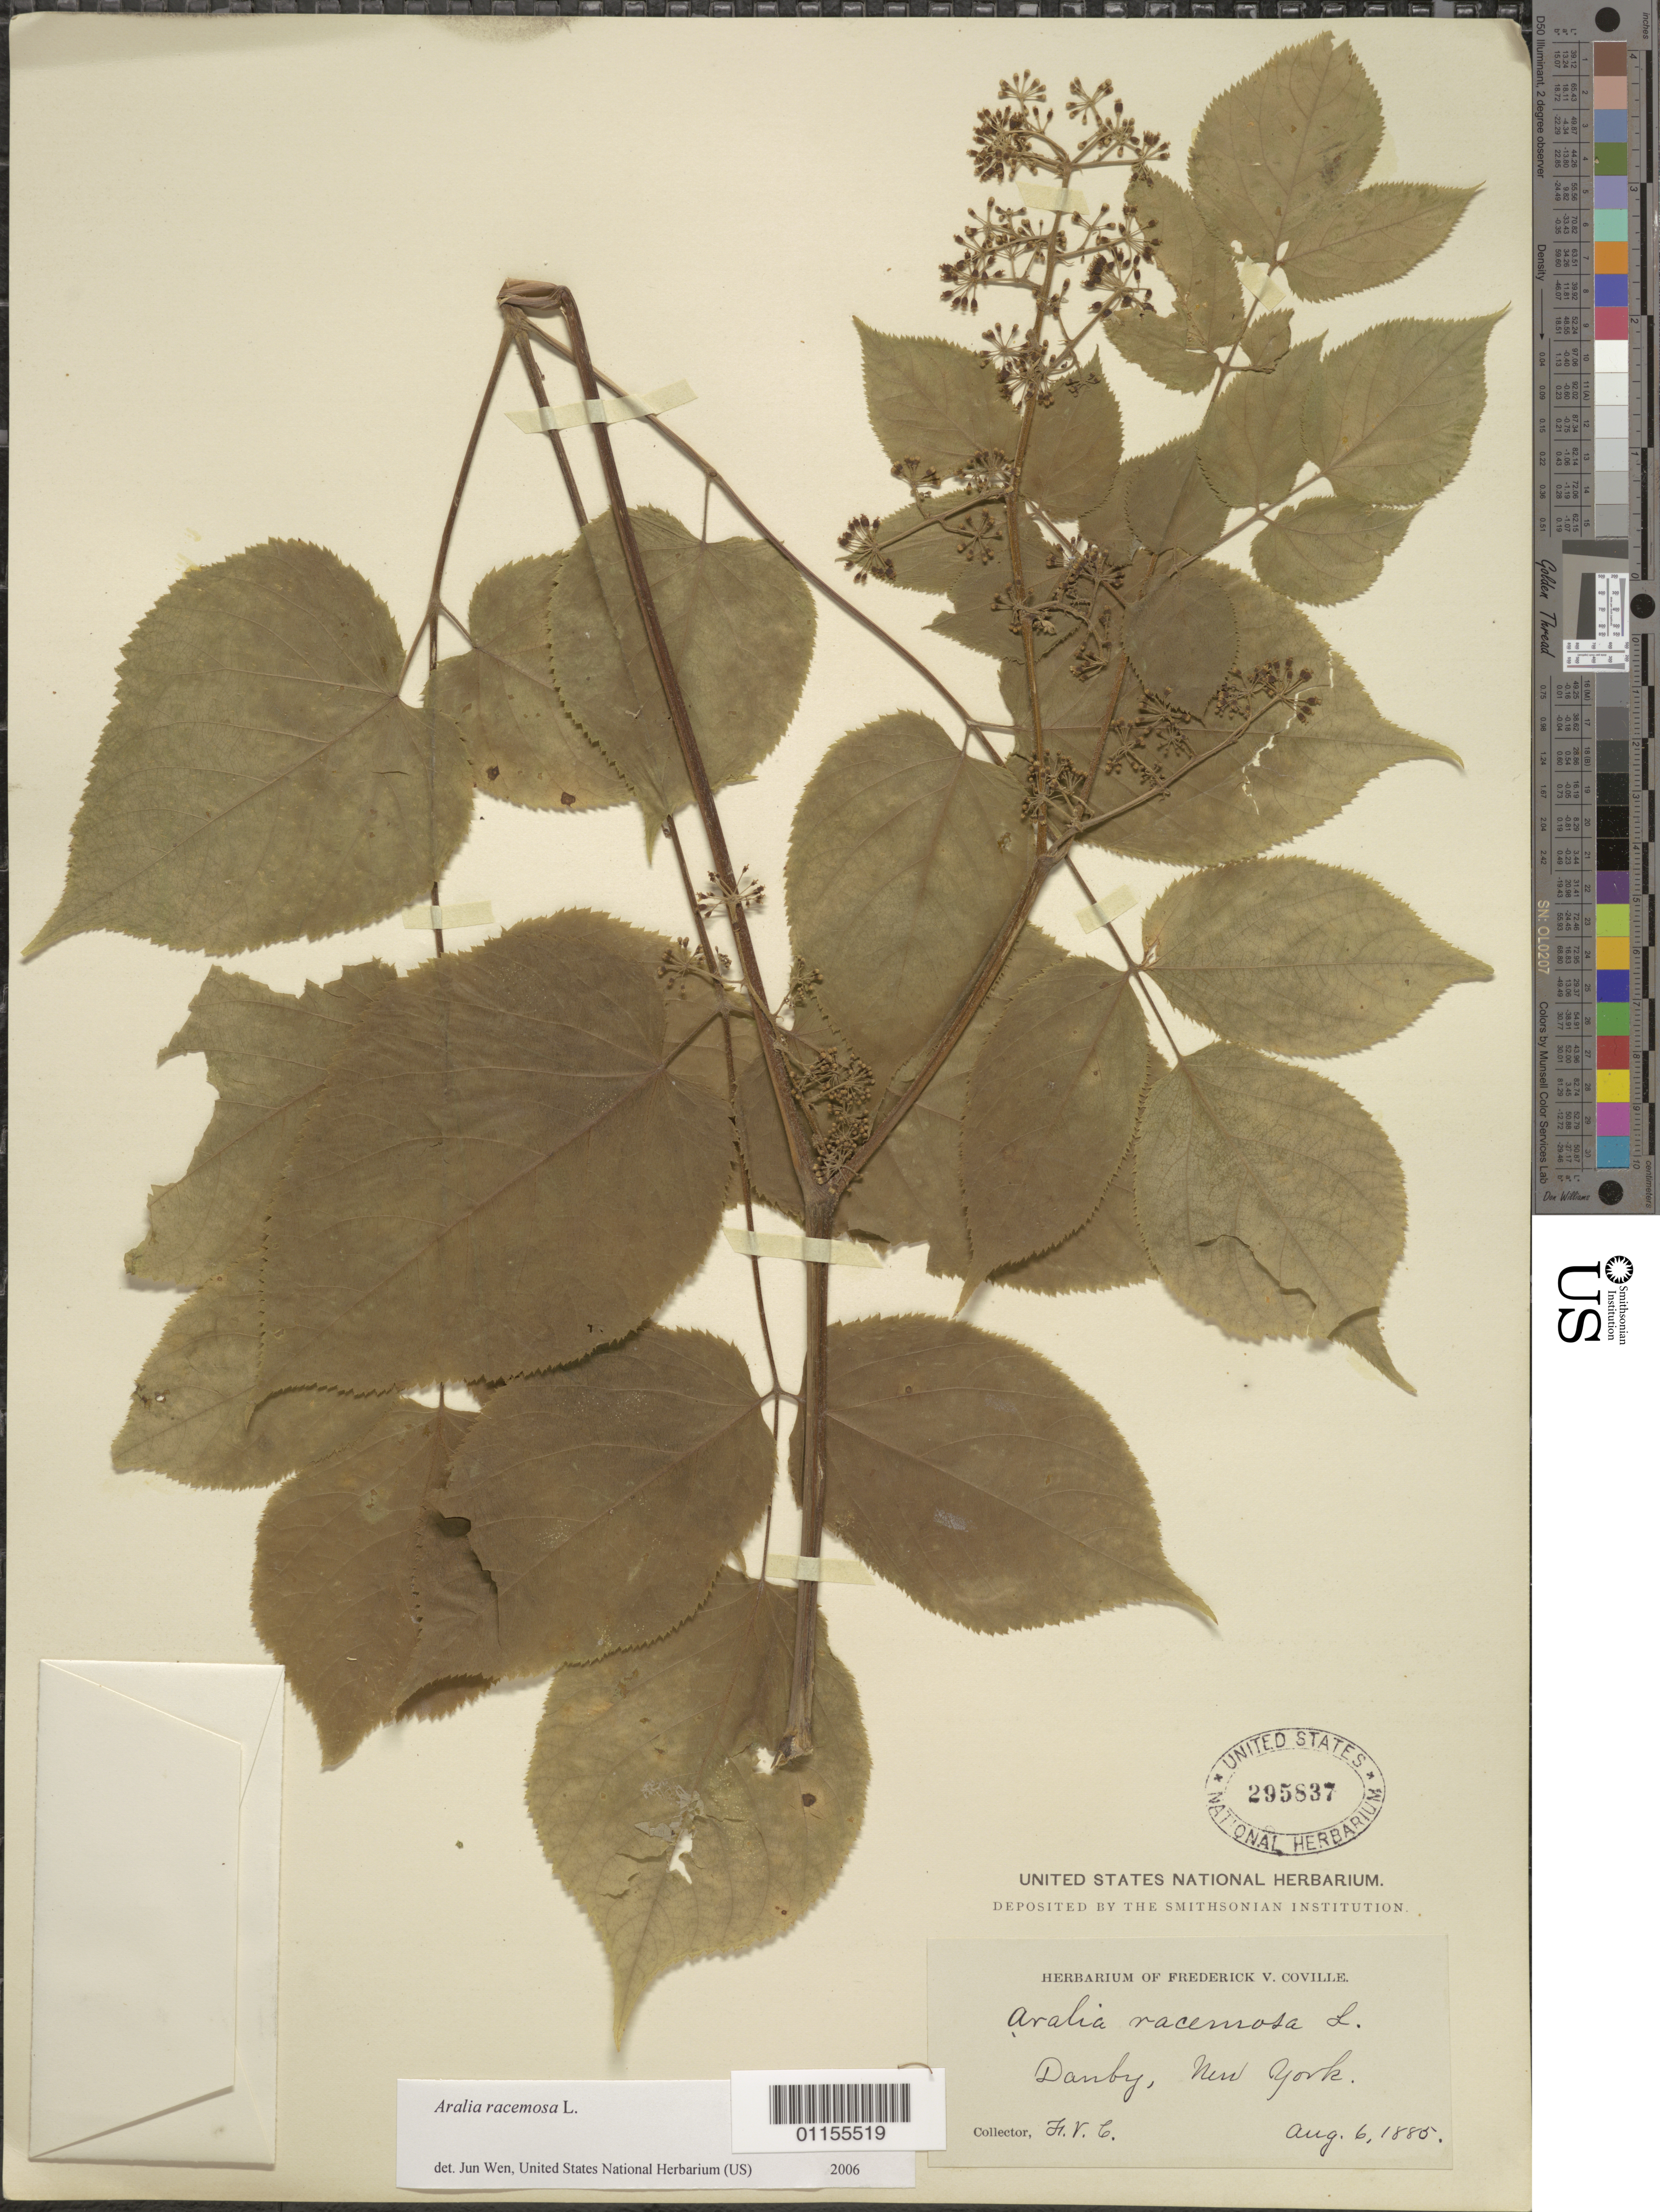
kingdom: Plantae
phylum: Tracheophyta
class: Magnoliopsida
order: Apiales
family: Araliaceae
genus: Aralia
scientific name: Aralia racemosa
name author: L.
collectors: F. V. Coville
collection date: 1885-08-06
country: United States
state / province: New York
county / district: Tompkins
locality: Danby.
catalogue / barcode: US 295837